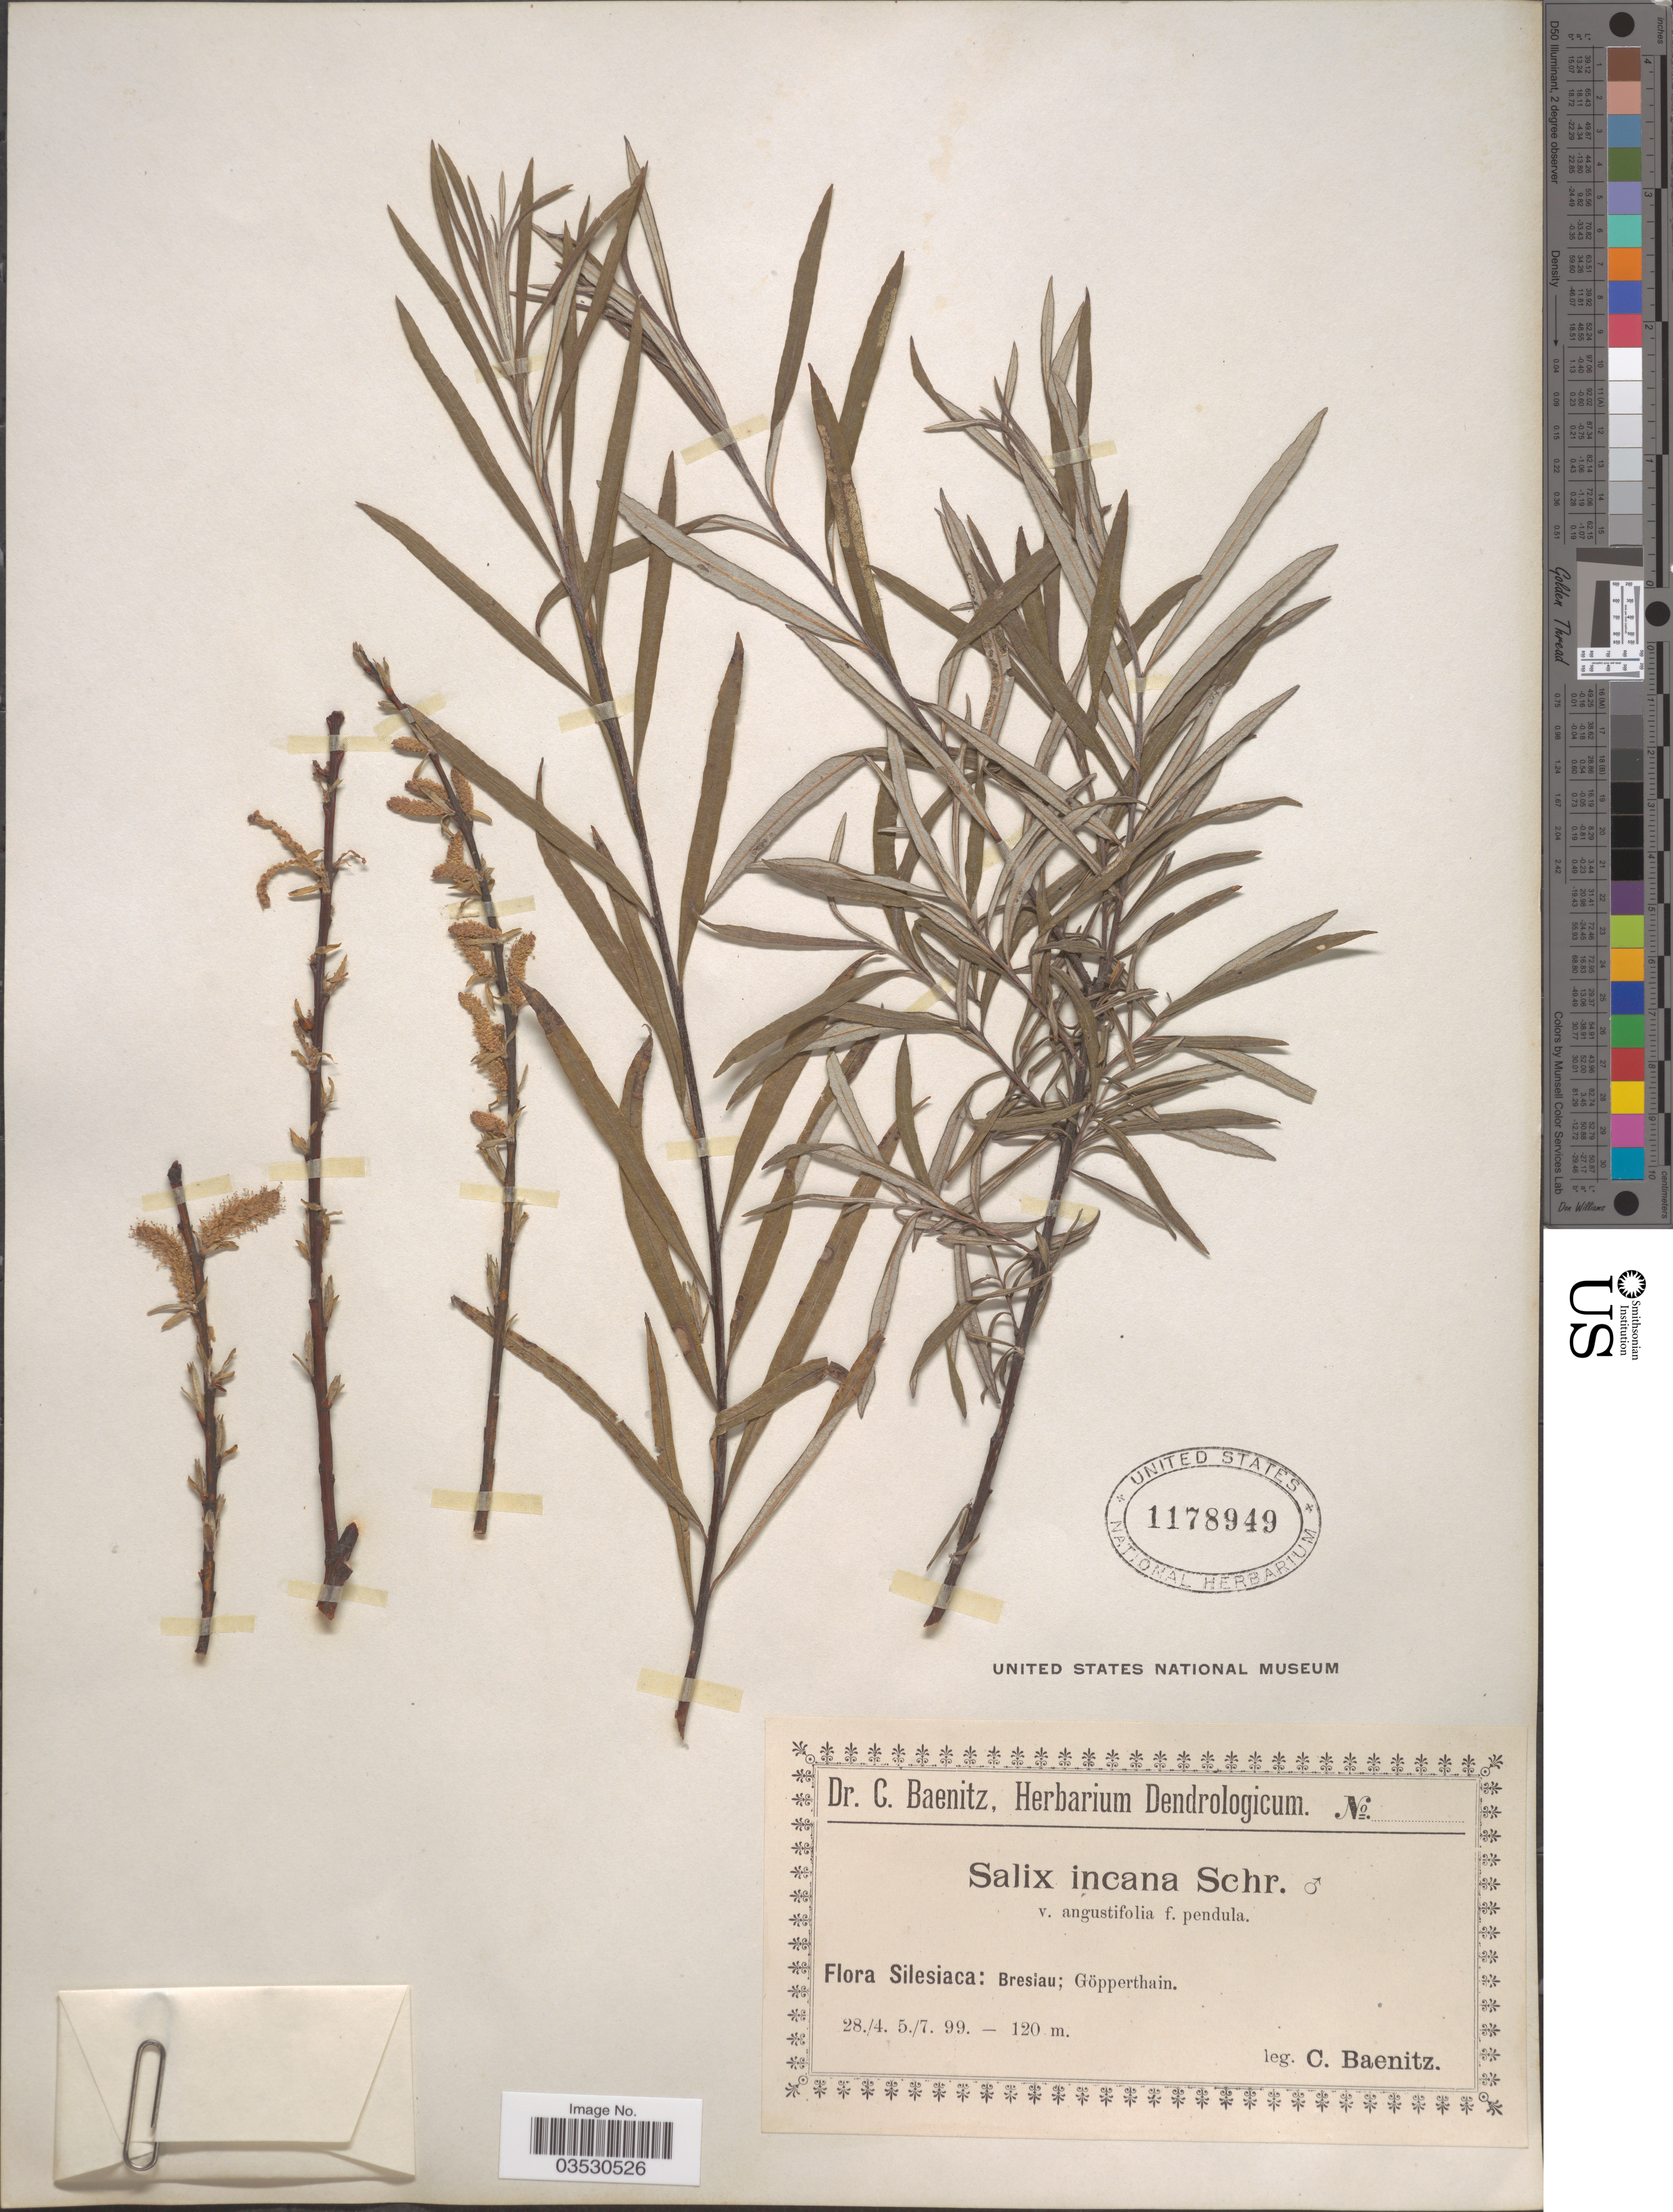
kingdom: Plantae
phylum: Tracheophyta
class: Magnoliopsida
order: Malpighiales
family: Salicaceae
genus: Salix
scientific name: Salix incana f. pendula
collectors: C. G. Baenitz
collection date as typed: Transcribed d/m/y: 28/4/99 to 5/7/99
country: Poland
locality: Silesiaca: Breslau; Göpperthain.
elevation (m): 120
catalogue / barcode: US 1178949